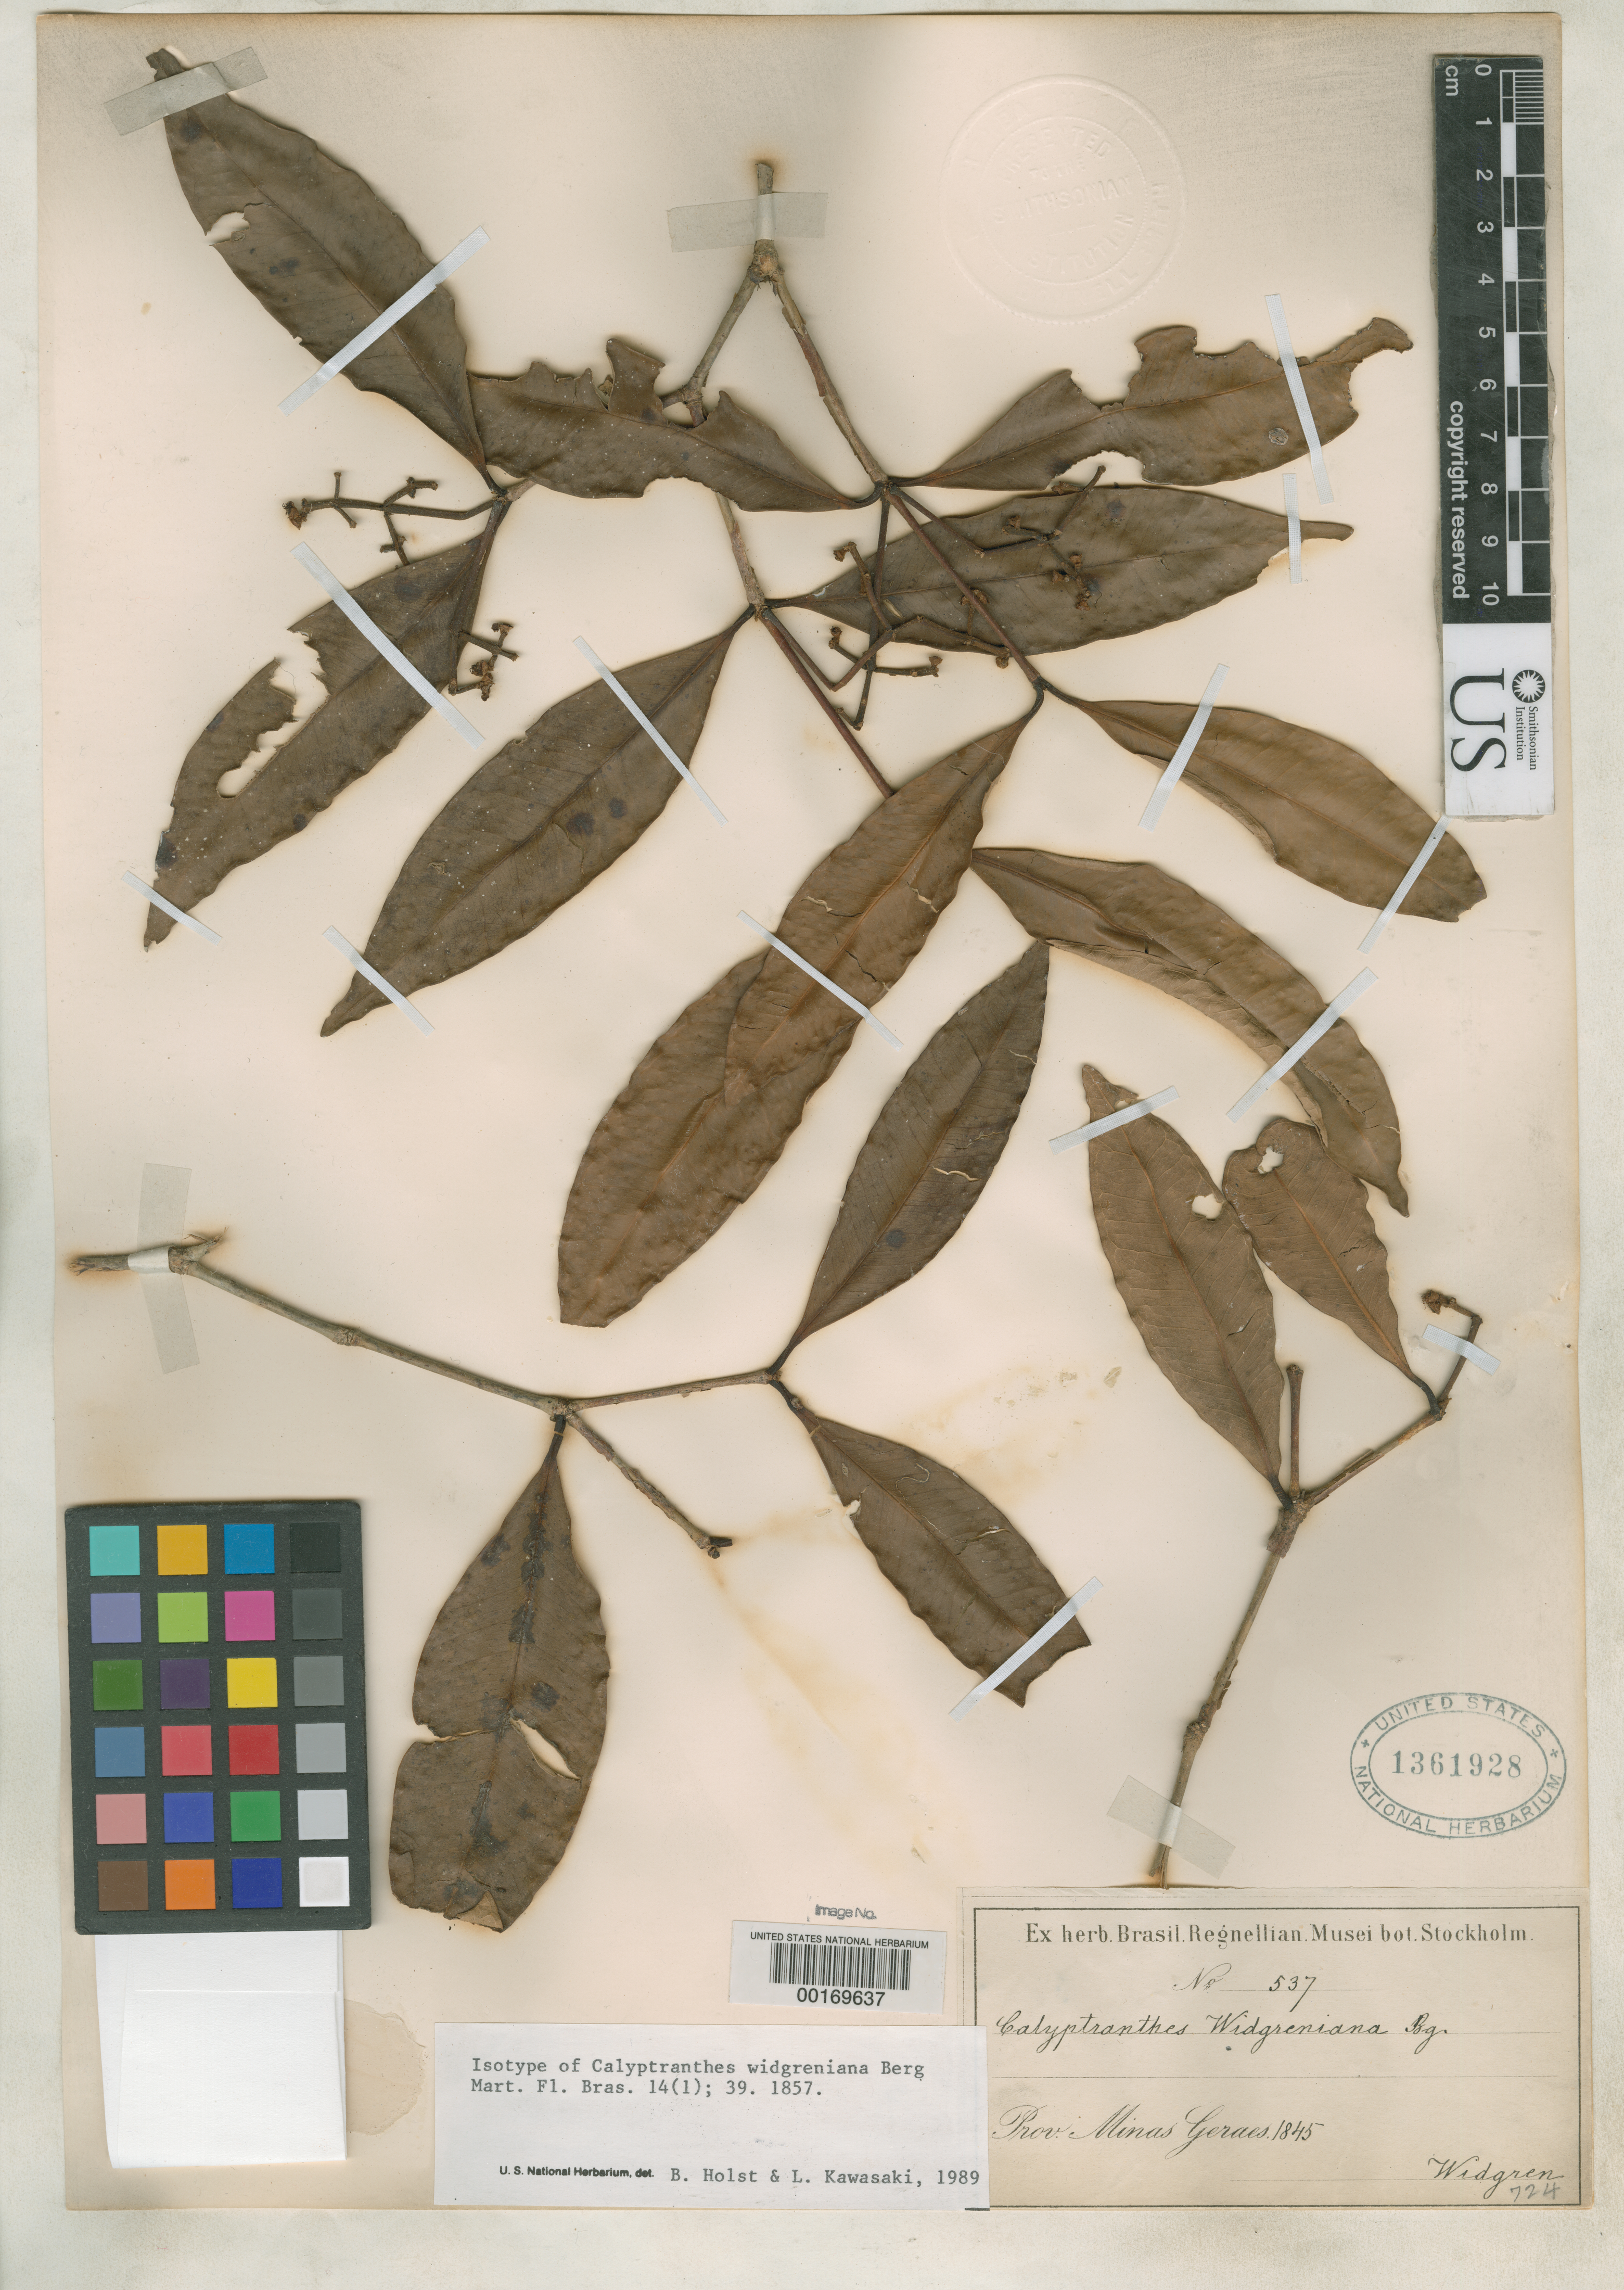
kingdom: Plantae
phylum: Tracheophyta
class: Magnoliopsida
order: Myrtales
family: Myrtaceae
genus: Calyptranthes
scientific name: Calyptranthes widgreniana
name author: O. Berg in Mart.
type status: Isotype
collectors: J. Widgren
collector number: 537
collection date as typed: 1845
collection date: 1845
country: Brazil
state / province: Minas Gerais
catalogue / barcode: US 1361928